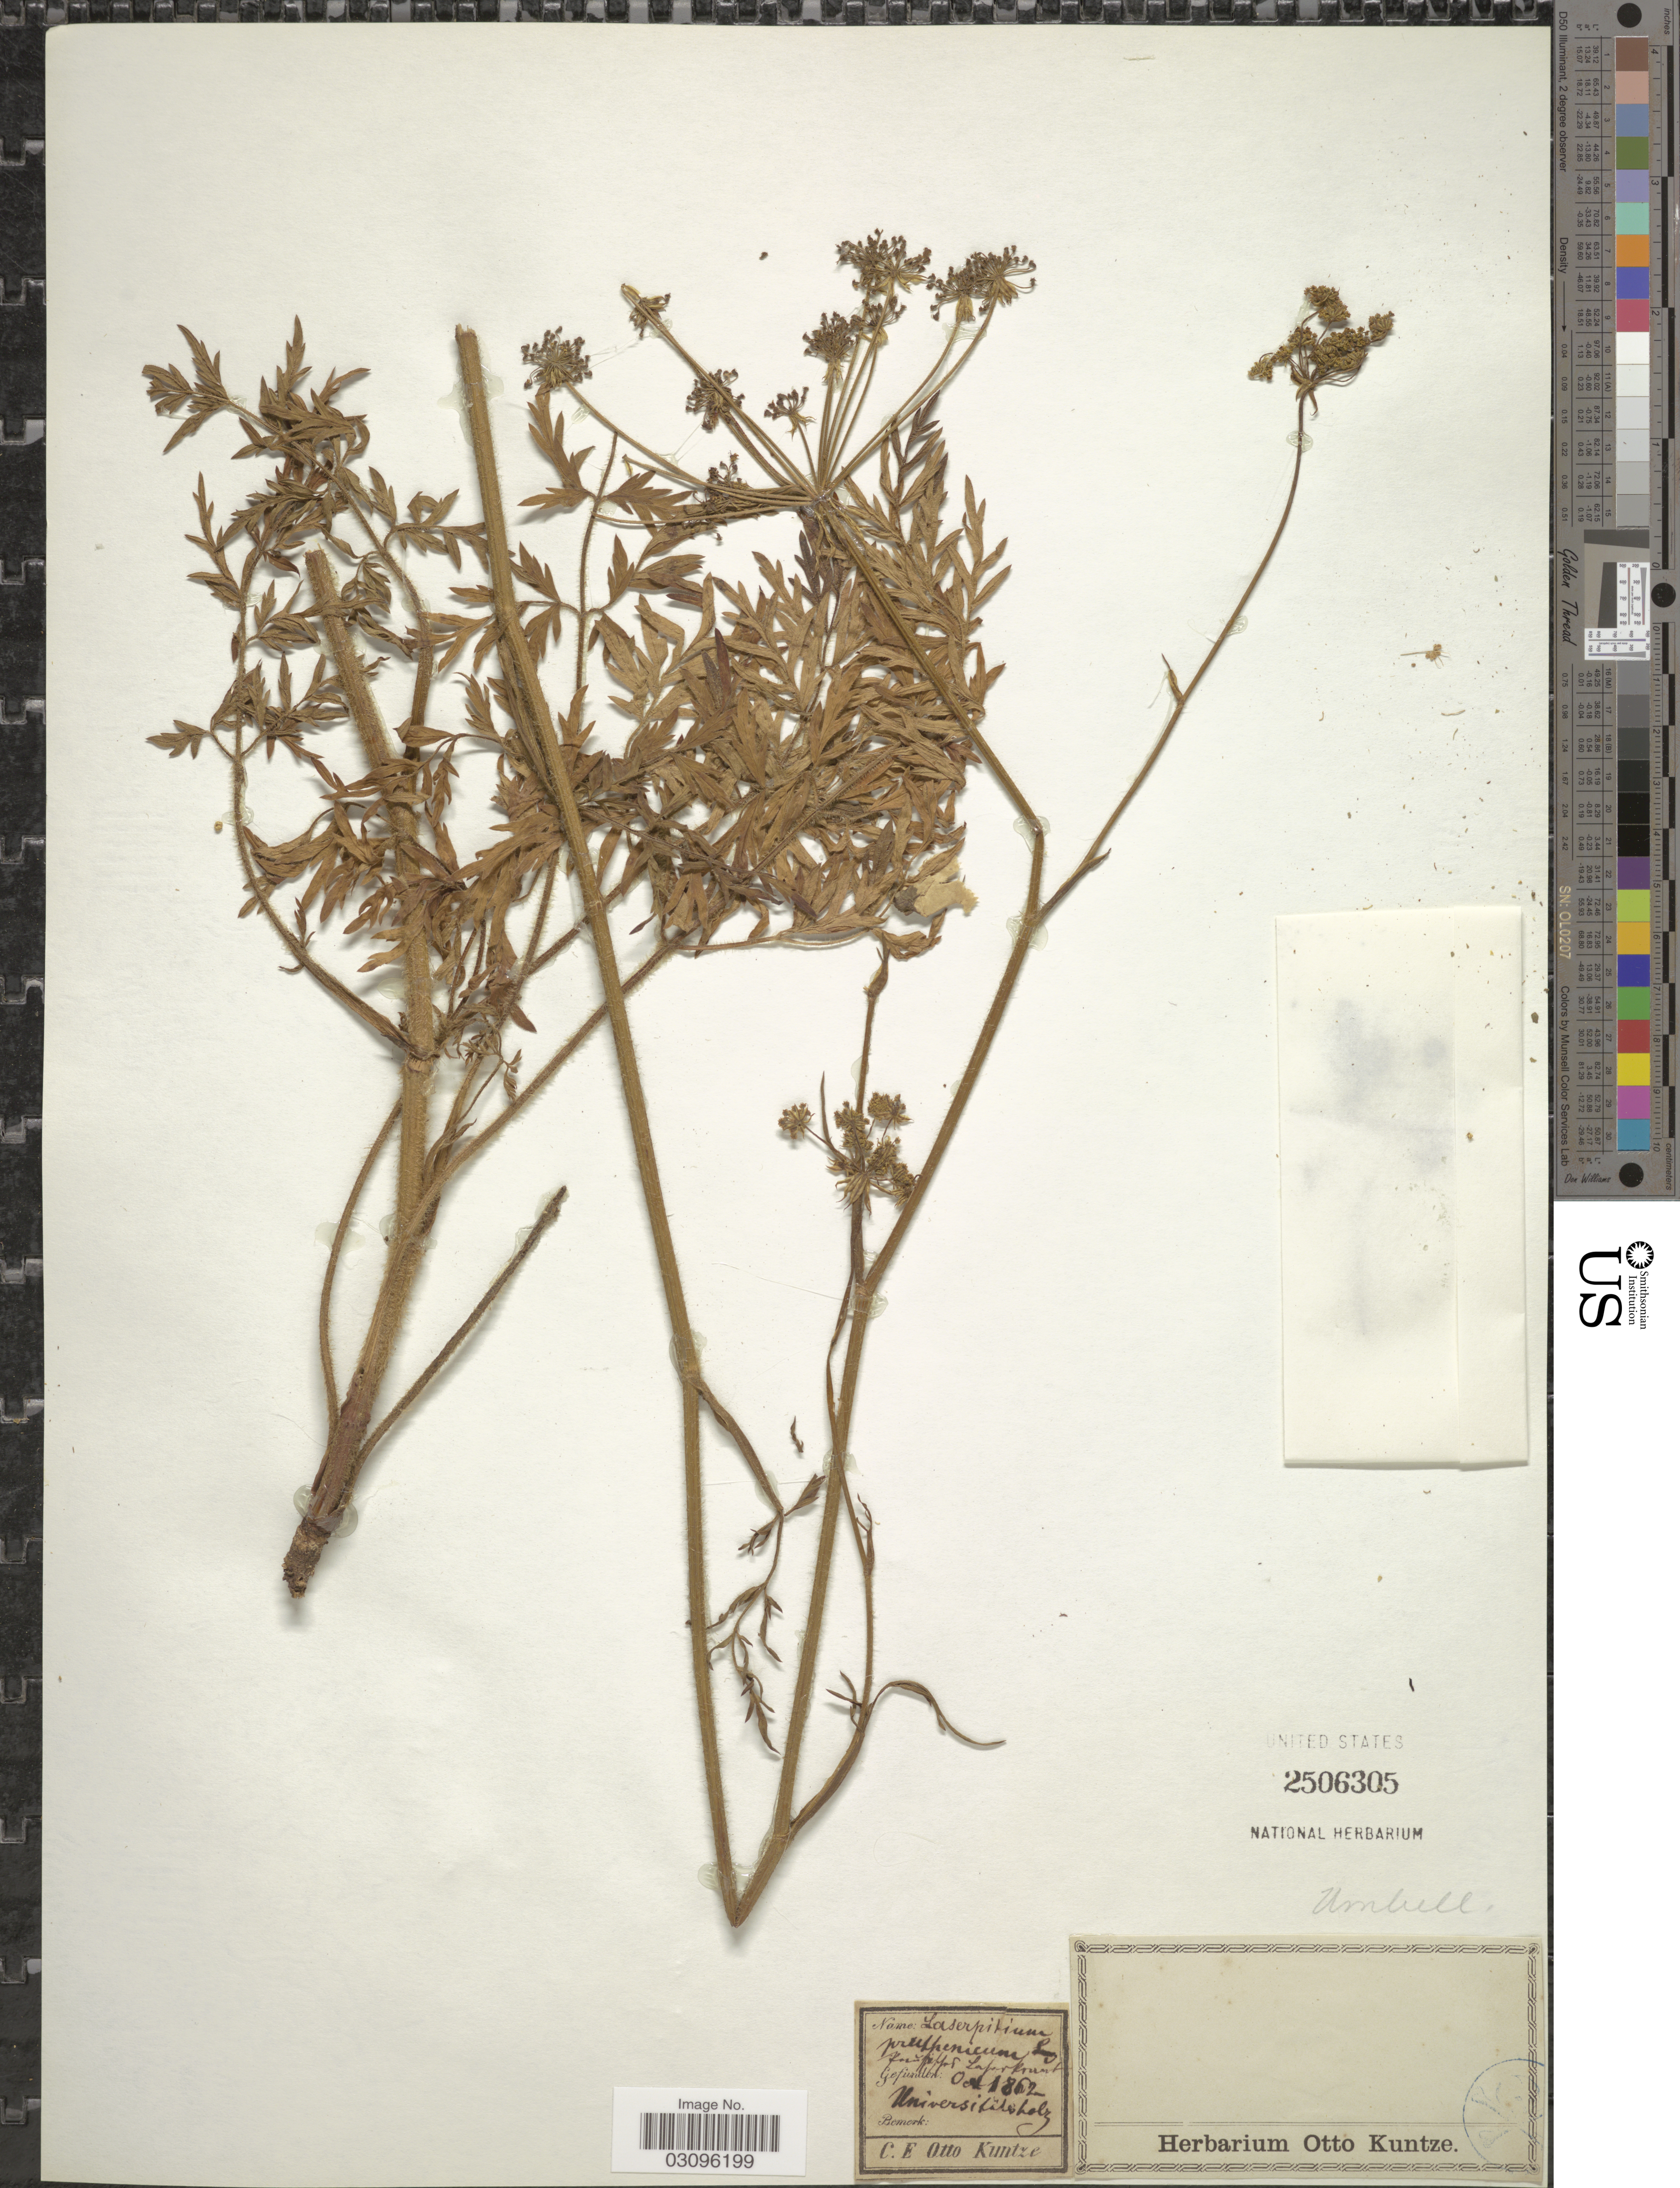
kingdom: Plantae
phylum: Tracheophyta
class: Magnoliopsida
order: Apiales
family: Apiaceae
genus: Laserpitium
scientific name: Laserpitium prutenicum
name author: L.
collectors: C.E.O. Kuntze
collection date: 1862-10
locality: [illegible text] Lappokrant[interpreted].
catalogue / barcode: US 2506305